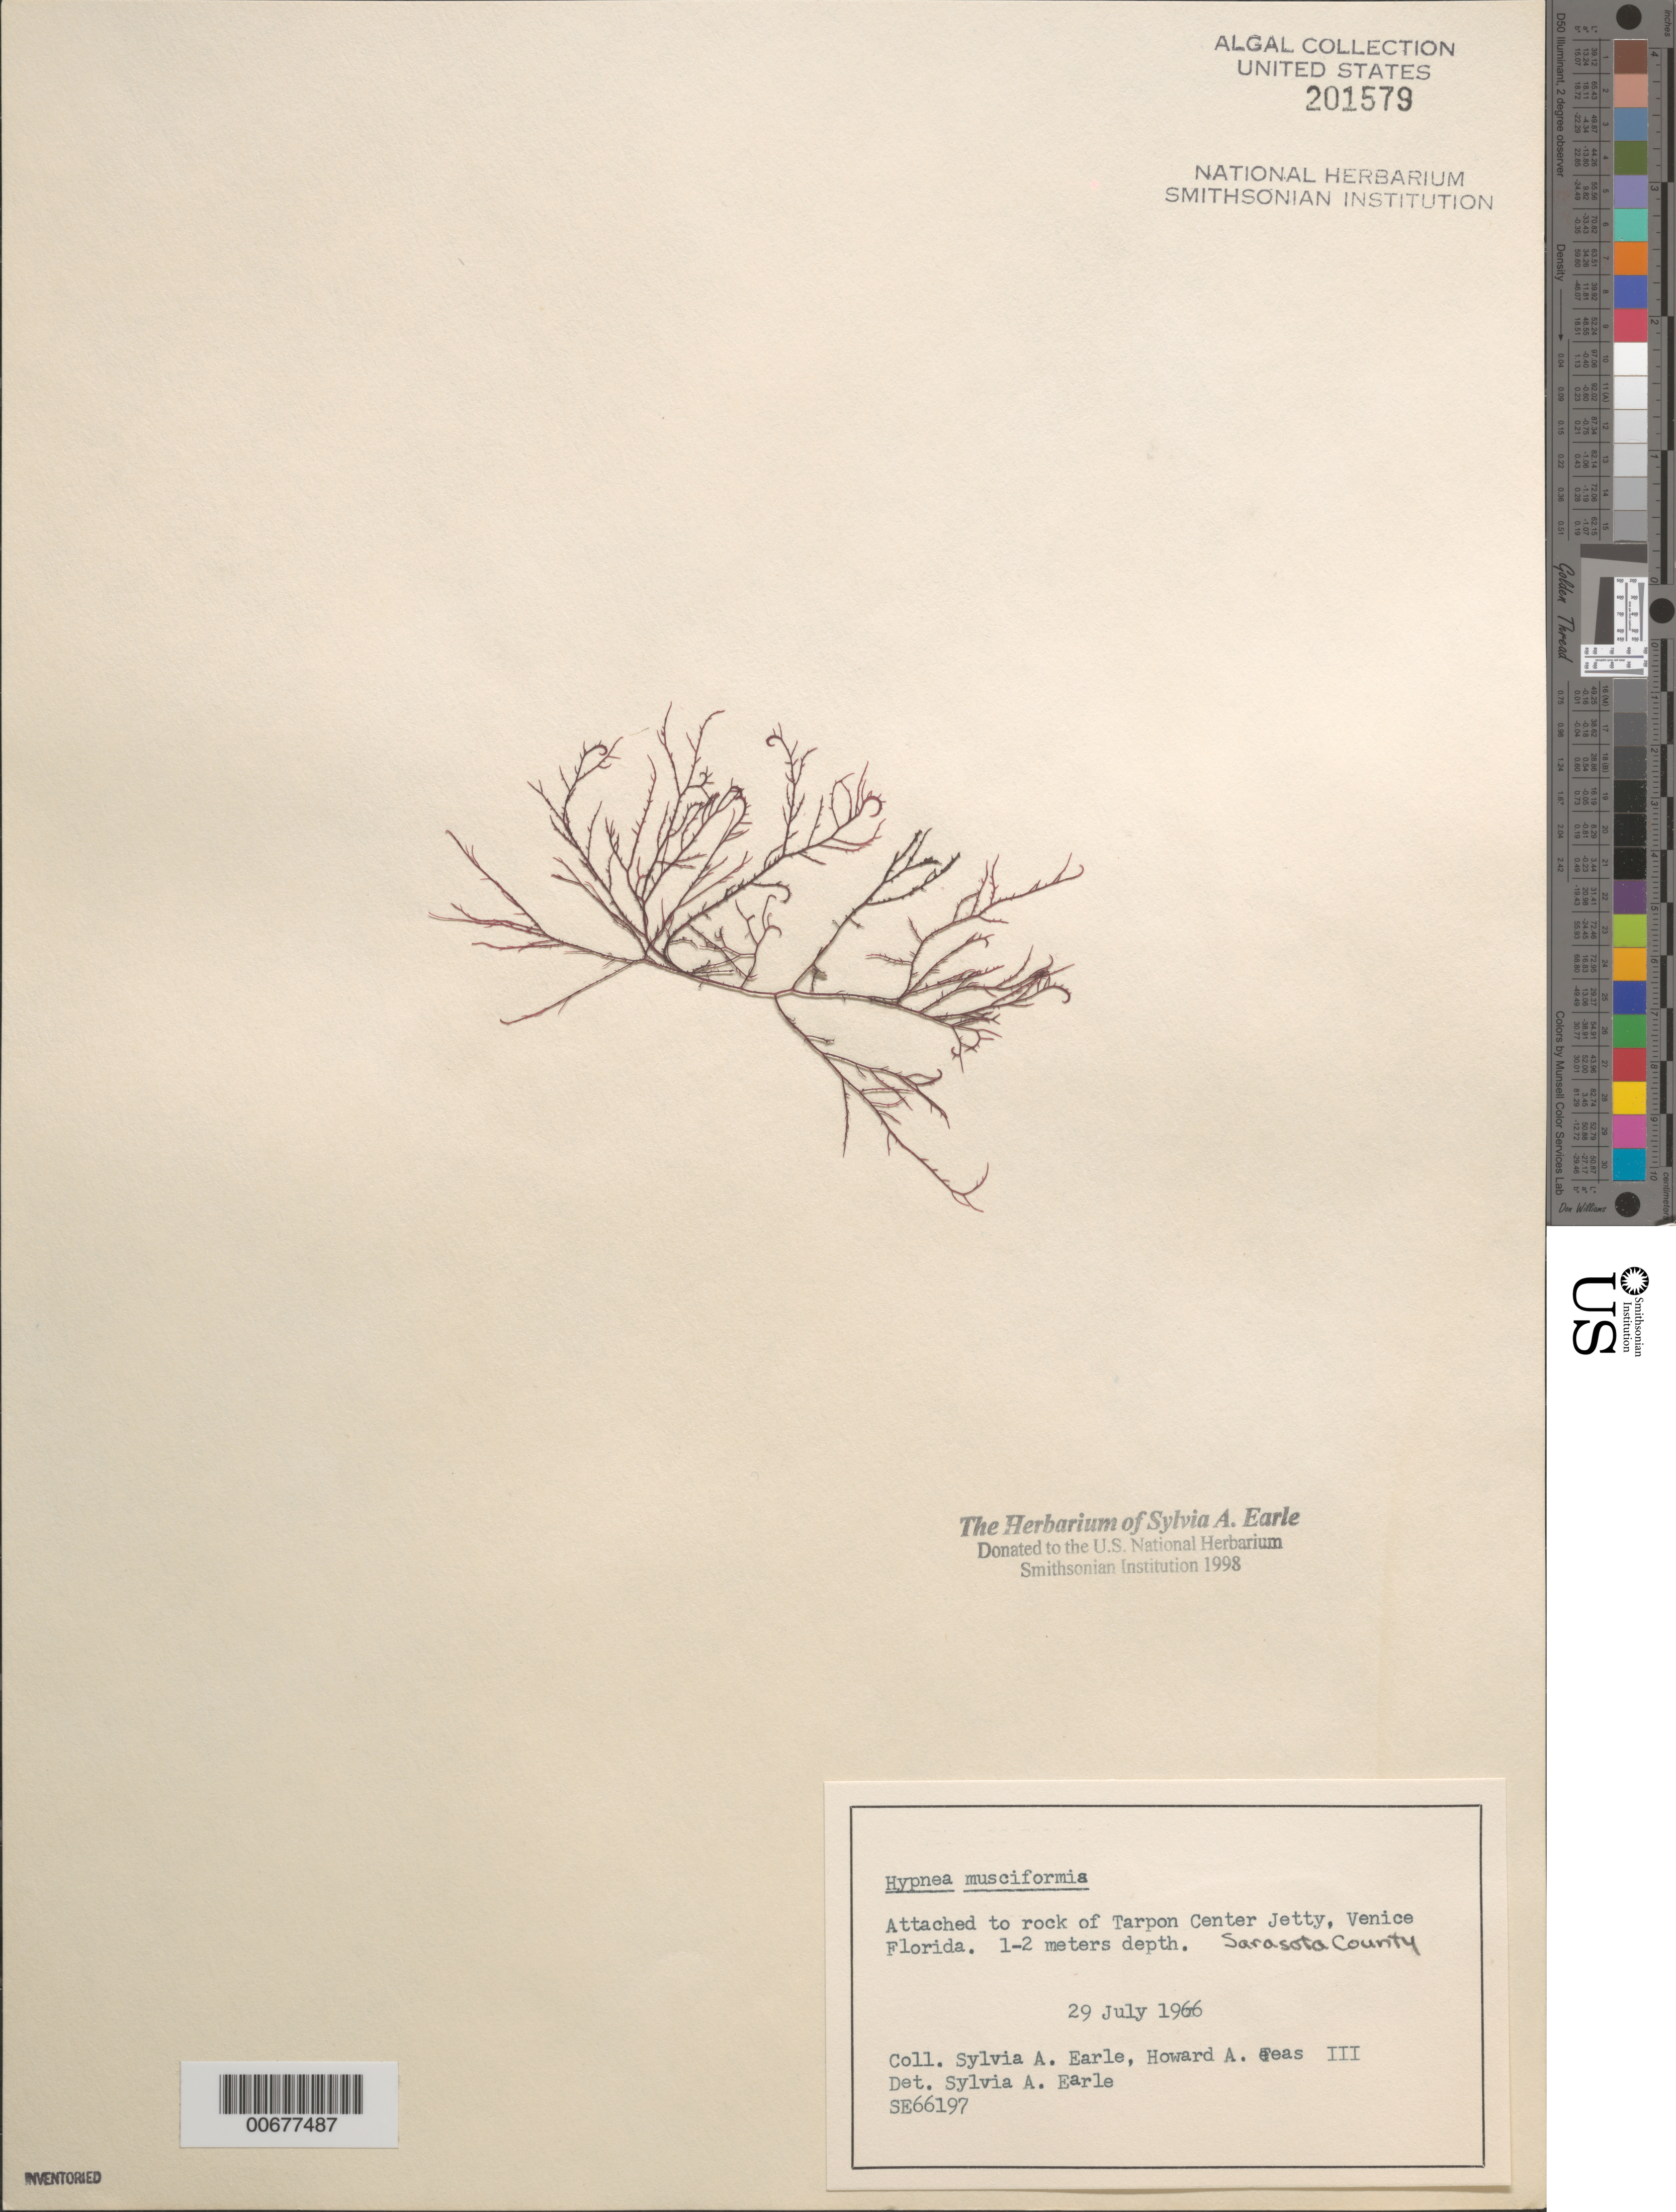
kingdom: Plantae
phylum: Rhodophyta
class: Florideophyceae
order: Gigartinales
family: Cystocloniaceae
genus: Hypnea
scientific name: Hypnea musciformis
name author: (Wulfen) J.V.Lamouroux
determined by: Earle, S. A.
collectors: S. A. Earle & H. Teas III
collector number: SE 66197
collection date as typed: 29 Jul 1966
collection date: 1966-07-29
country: United States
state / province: Florida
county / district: Sarasota County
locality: Tarpon Center jetty, Venice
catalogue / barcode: US 201579